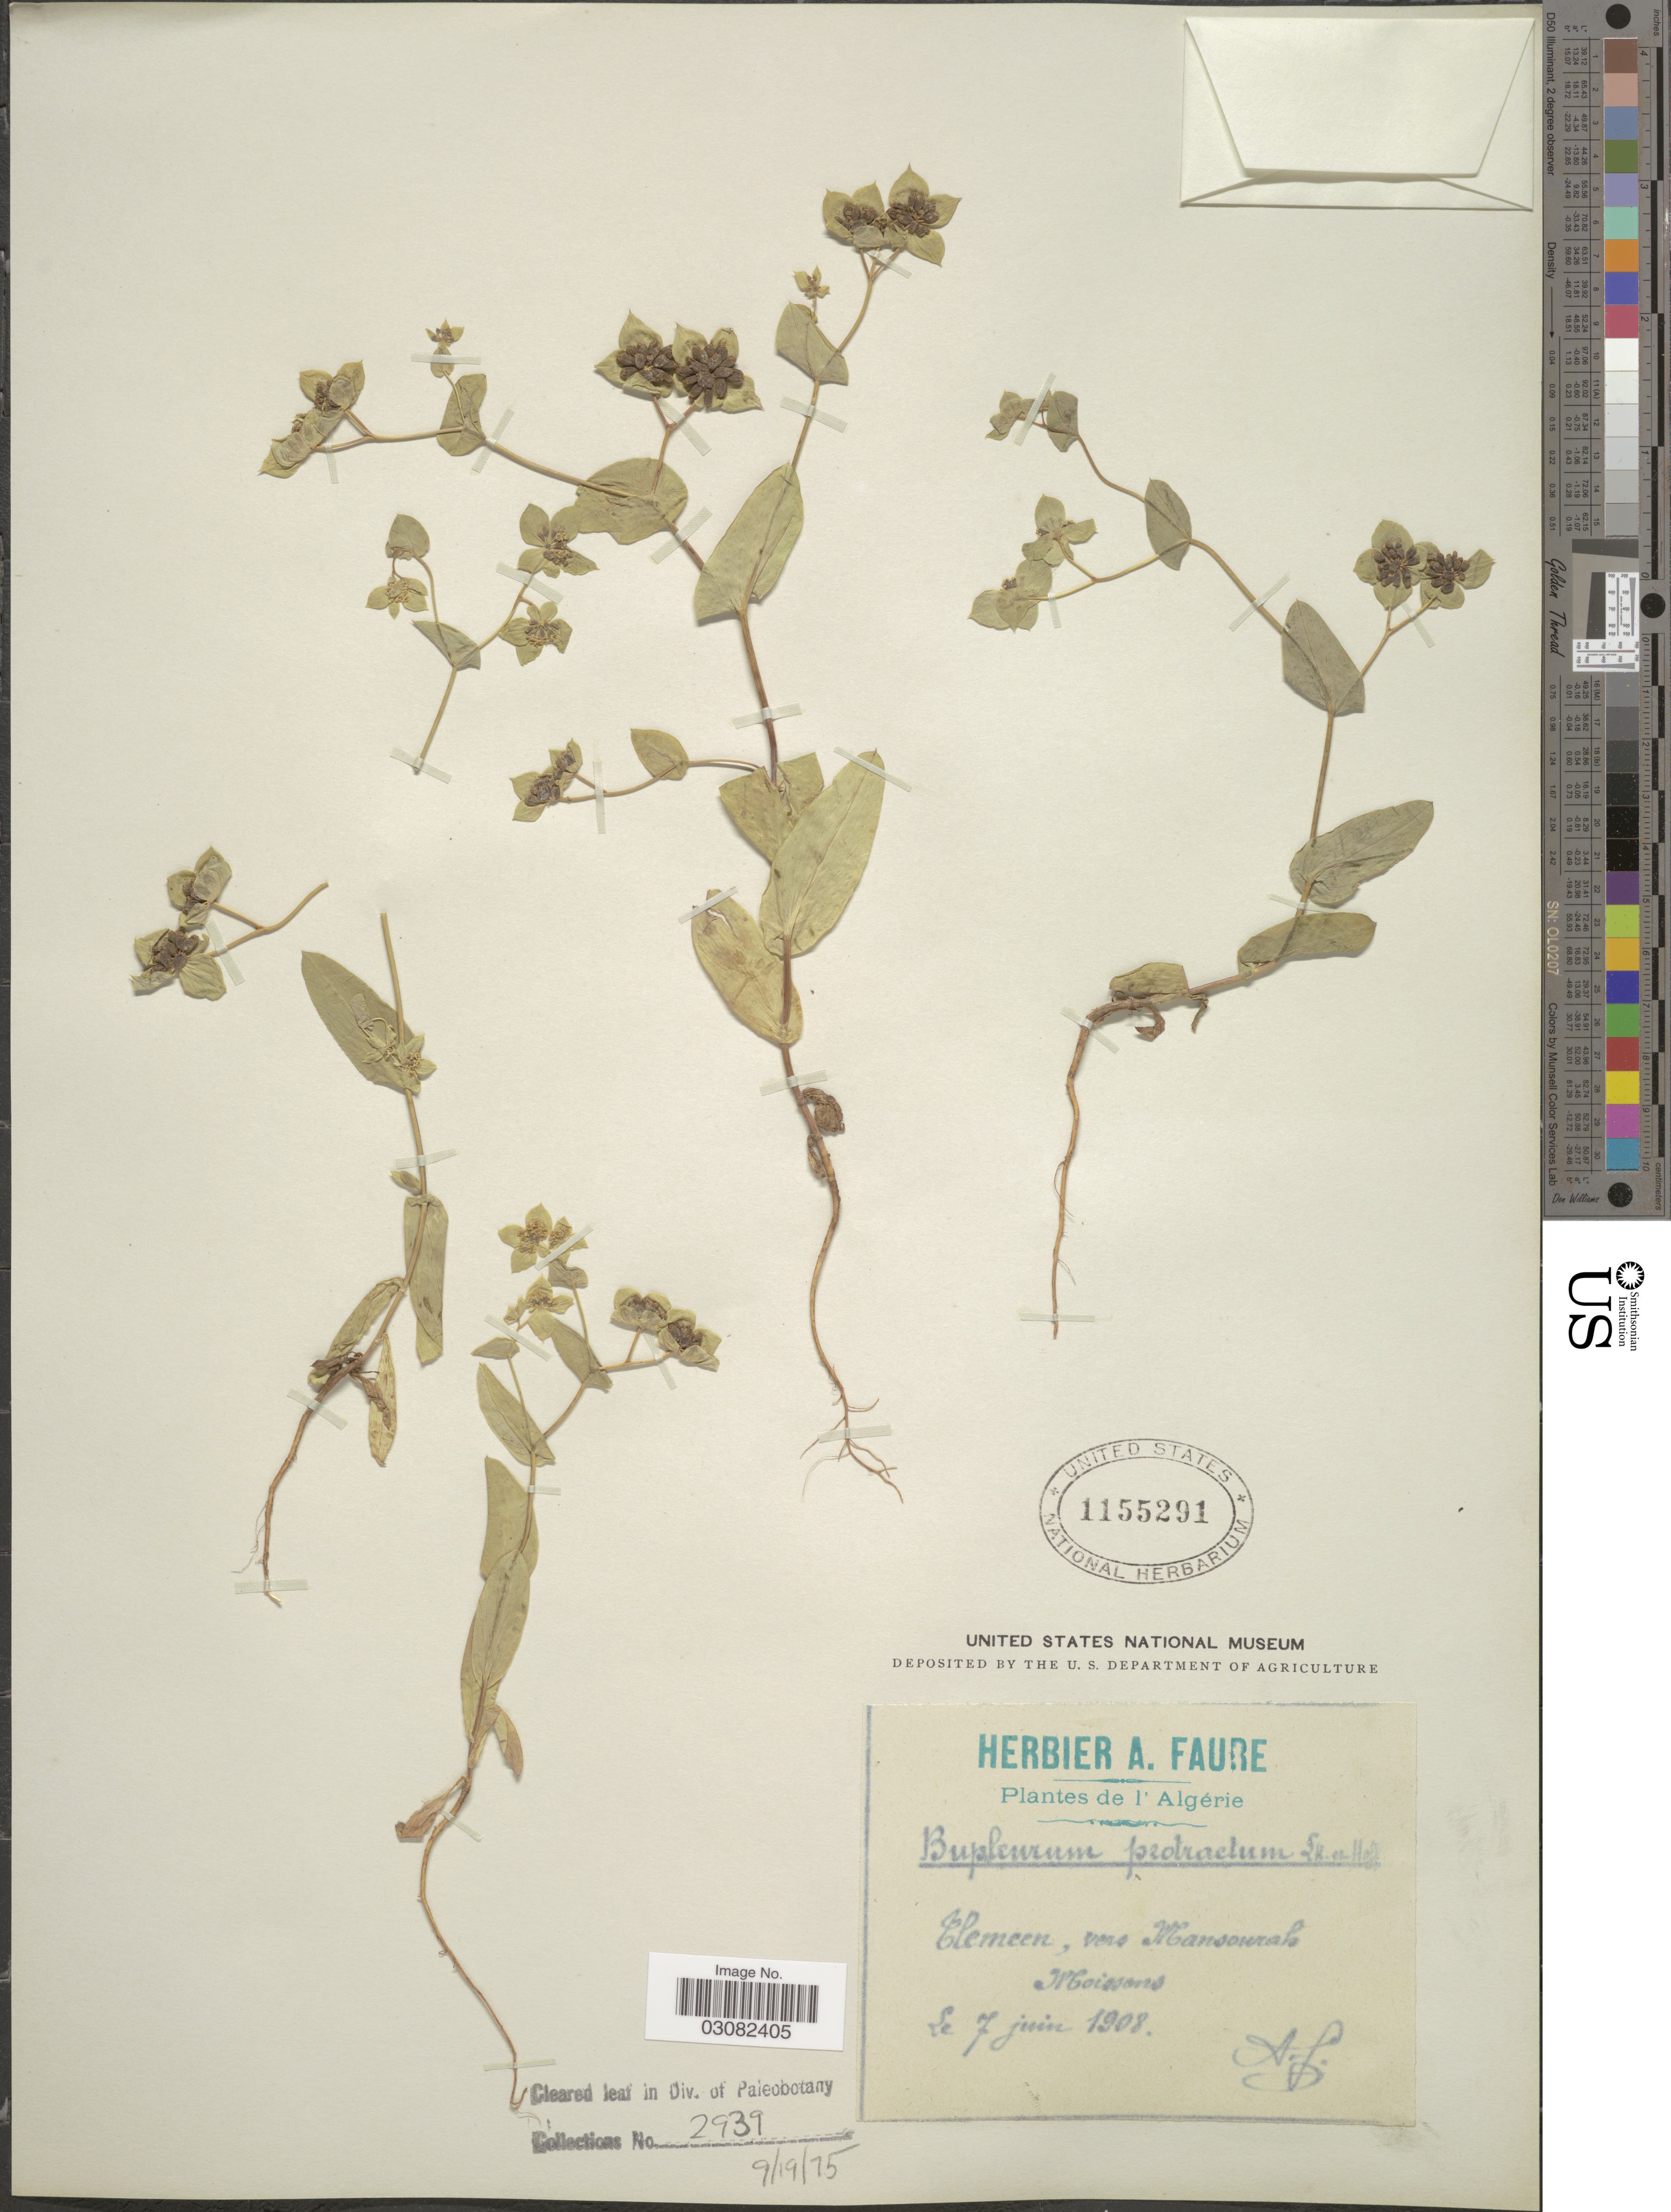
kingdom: Plantae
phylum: Tracheophyta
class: Magnoliopsida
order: Apiales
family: Apiaceae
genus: Bupleurum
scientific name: Bupleurum proctractum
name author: Hoffmanns. & Link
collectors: A. Faure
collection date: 1908-06-07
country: Algeria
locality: Clemeen, vers Mansourah. Mboissons.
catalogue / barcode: US 1155291